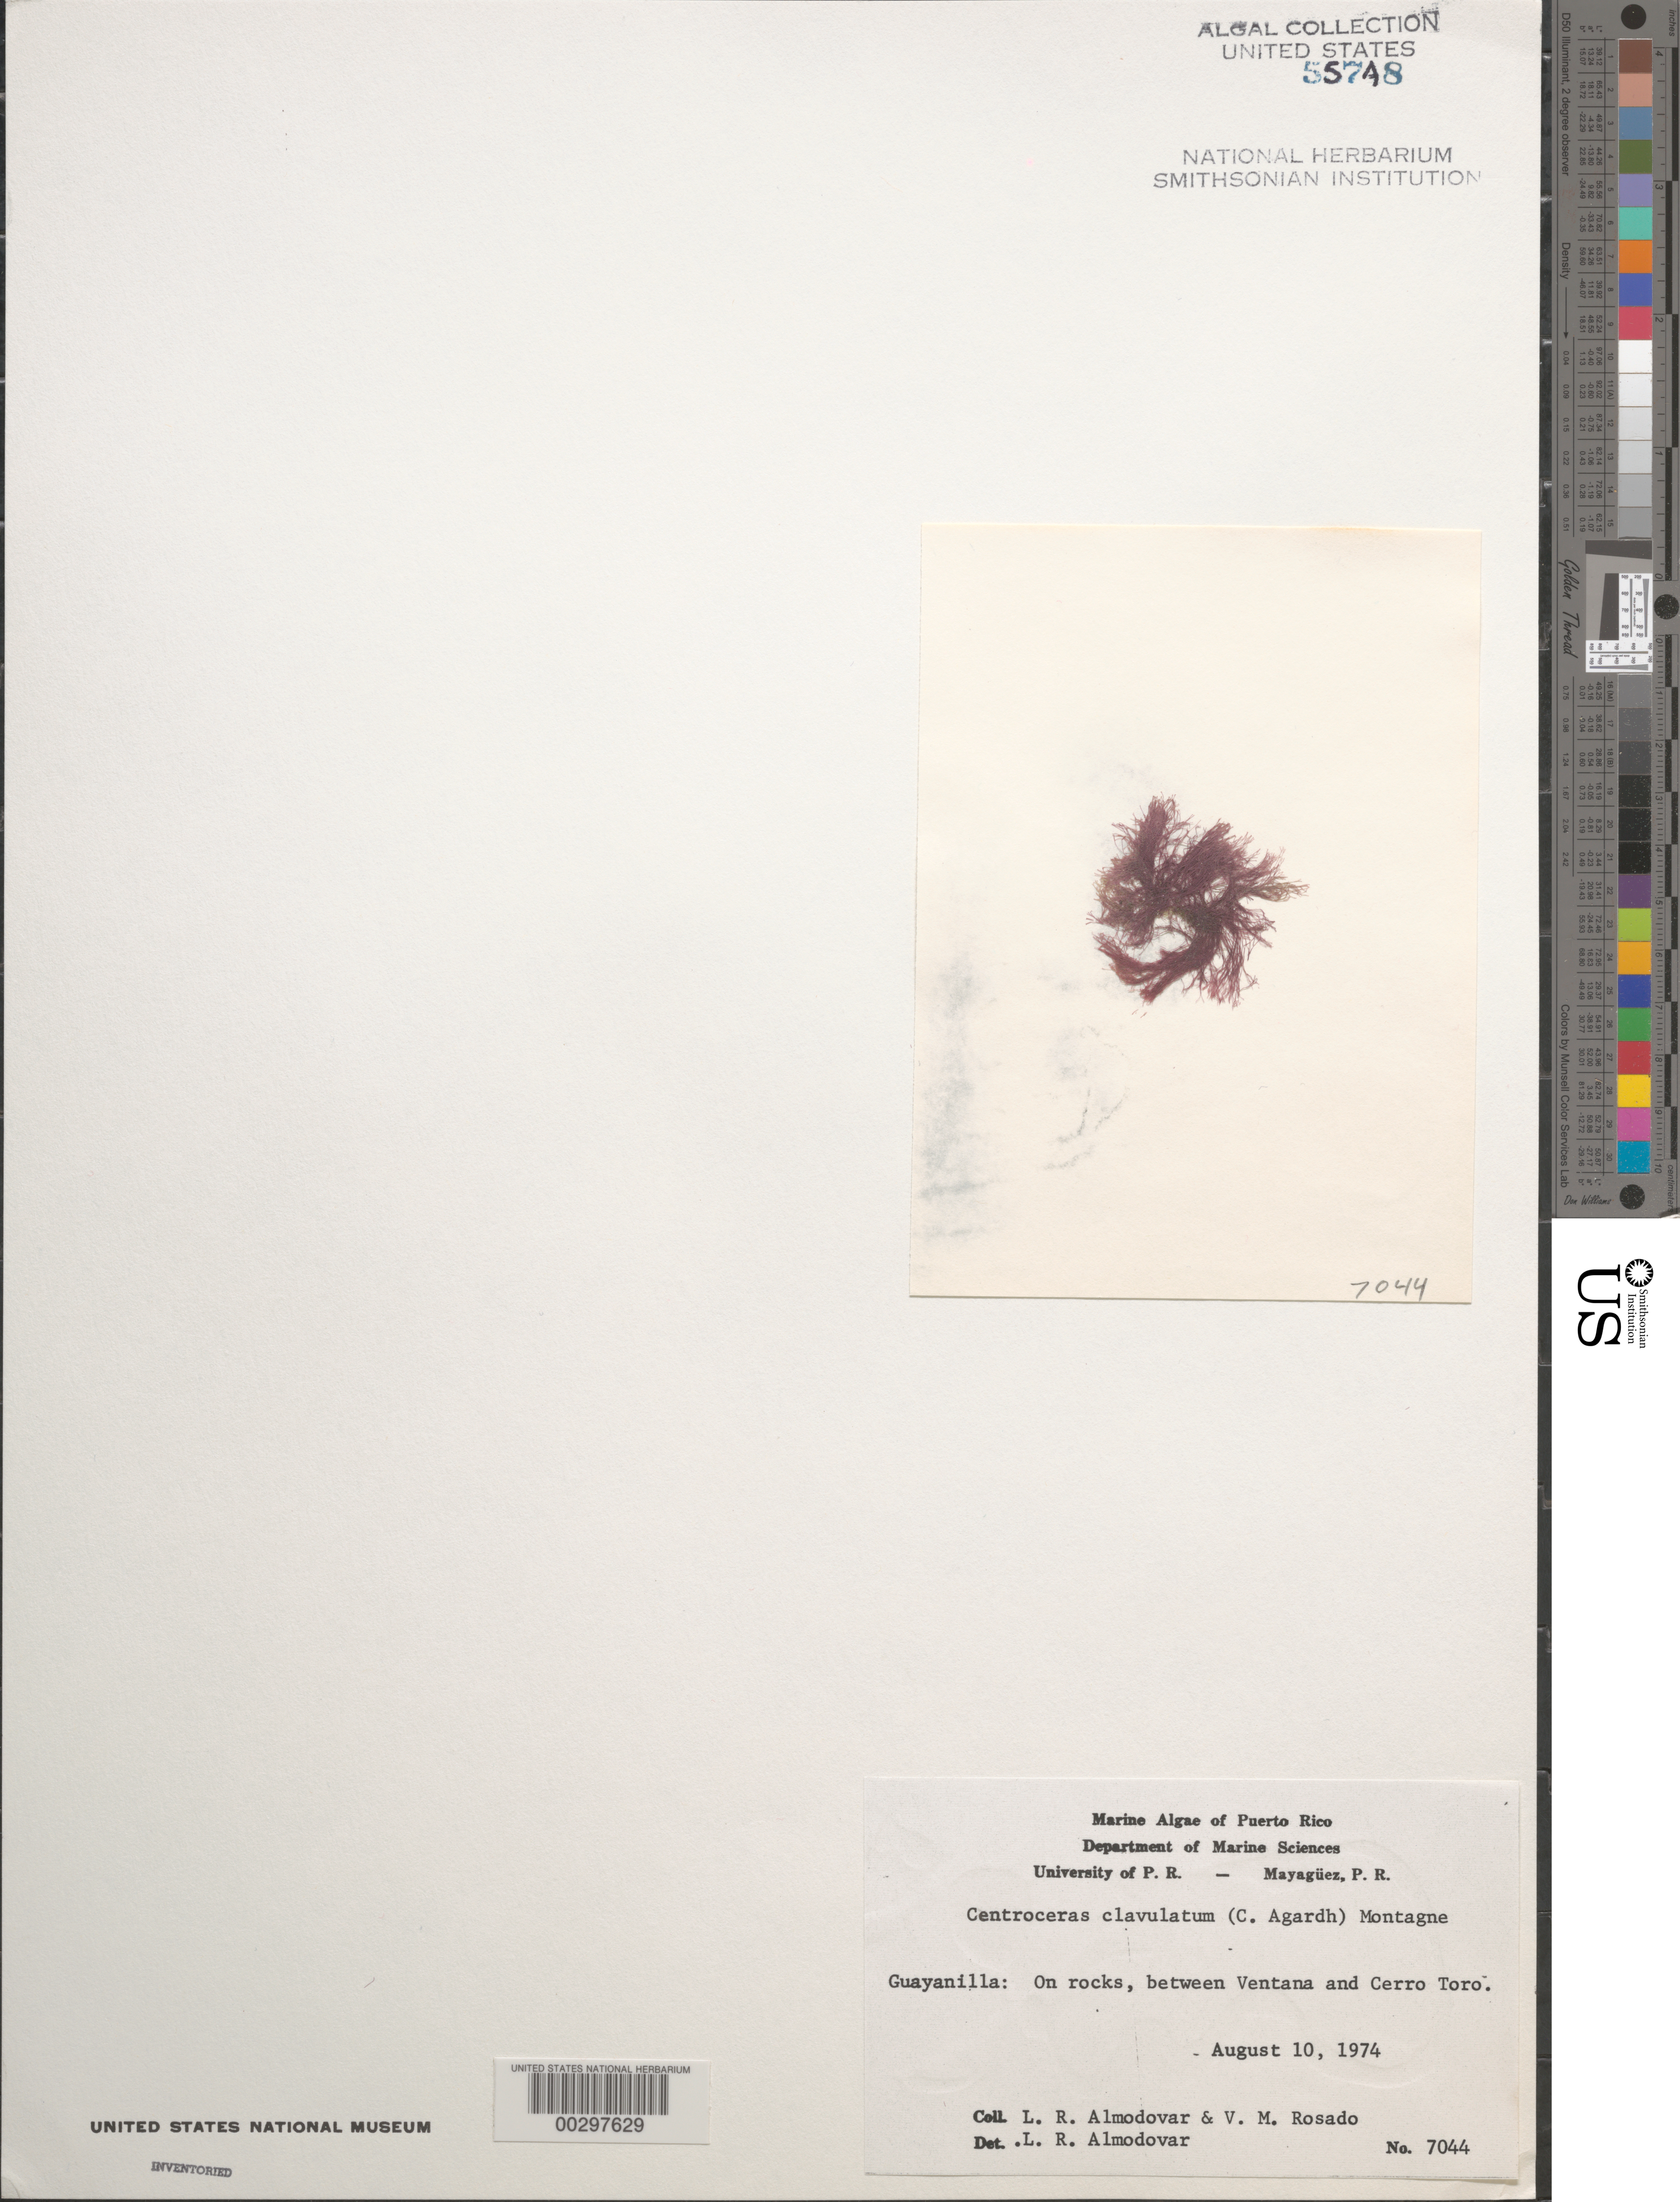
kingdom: Plantae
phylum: Rhodophyta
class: Florideophyceae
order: Ceramiales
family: Ceramiaceae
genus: Centroceras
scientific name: Centroceras clavulatum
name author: (C. Agardh) Mont.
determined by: Almodovar, L. R.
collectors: L. Almodovar & V. Rosado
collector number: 7044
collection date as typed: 10 Aug 1974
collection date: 1974-08-10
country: Puerto Rico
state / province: Guayanilla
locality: Between ventana and cerro toro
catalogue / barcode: US 55748